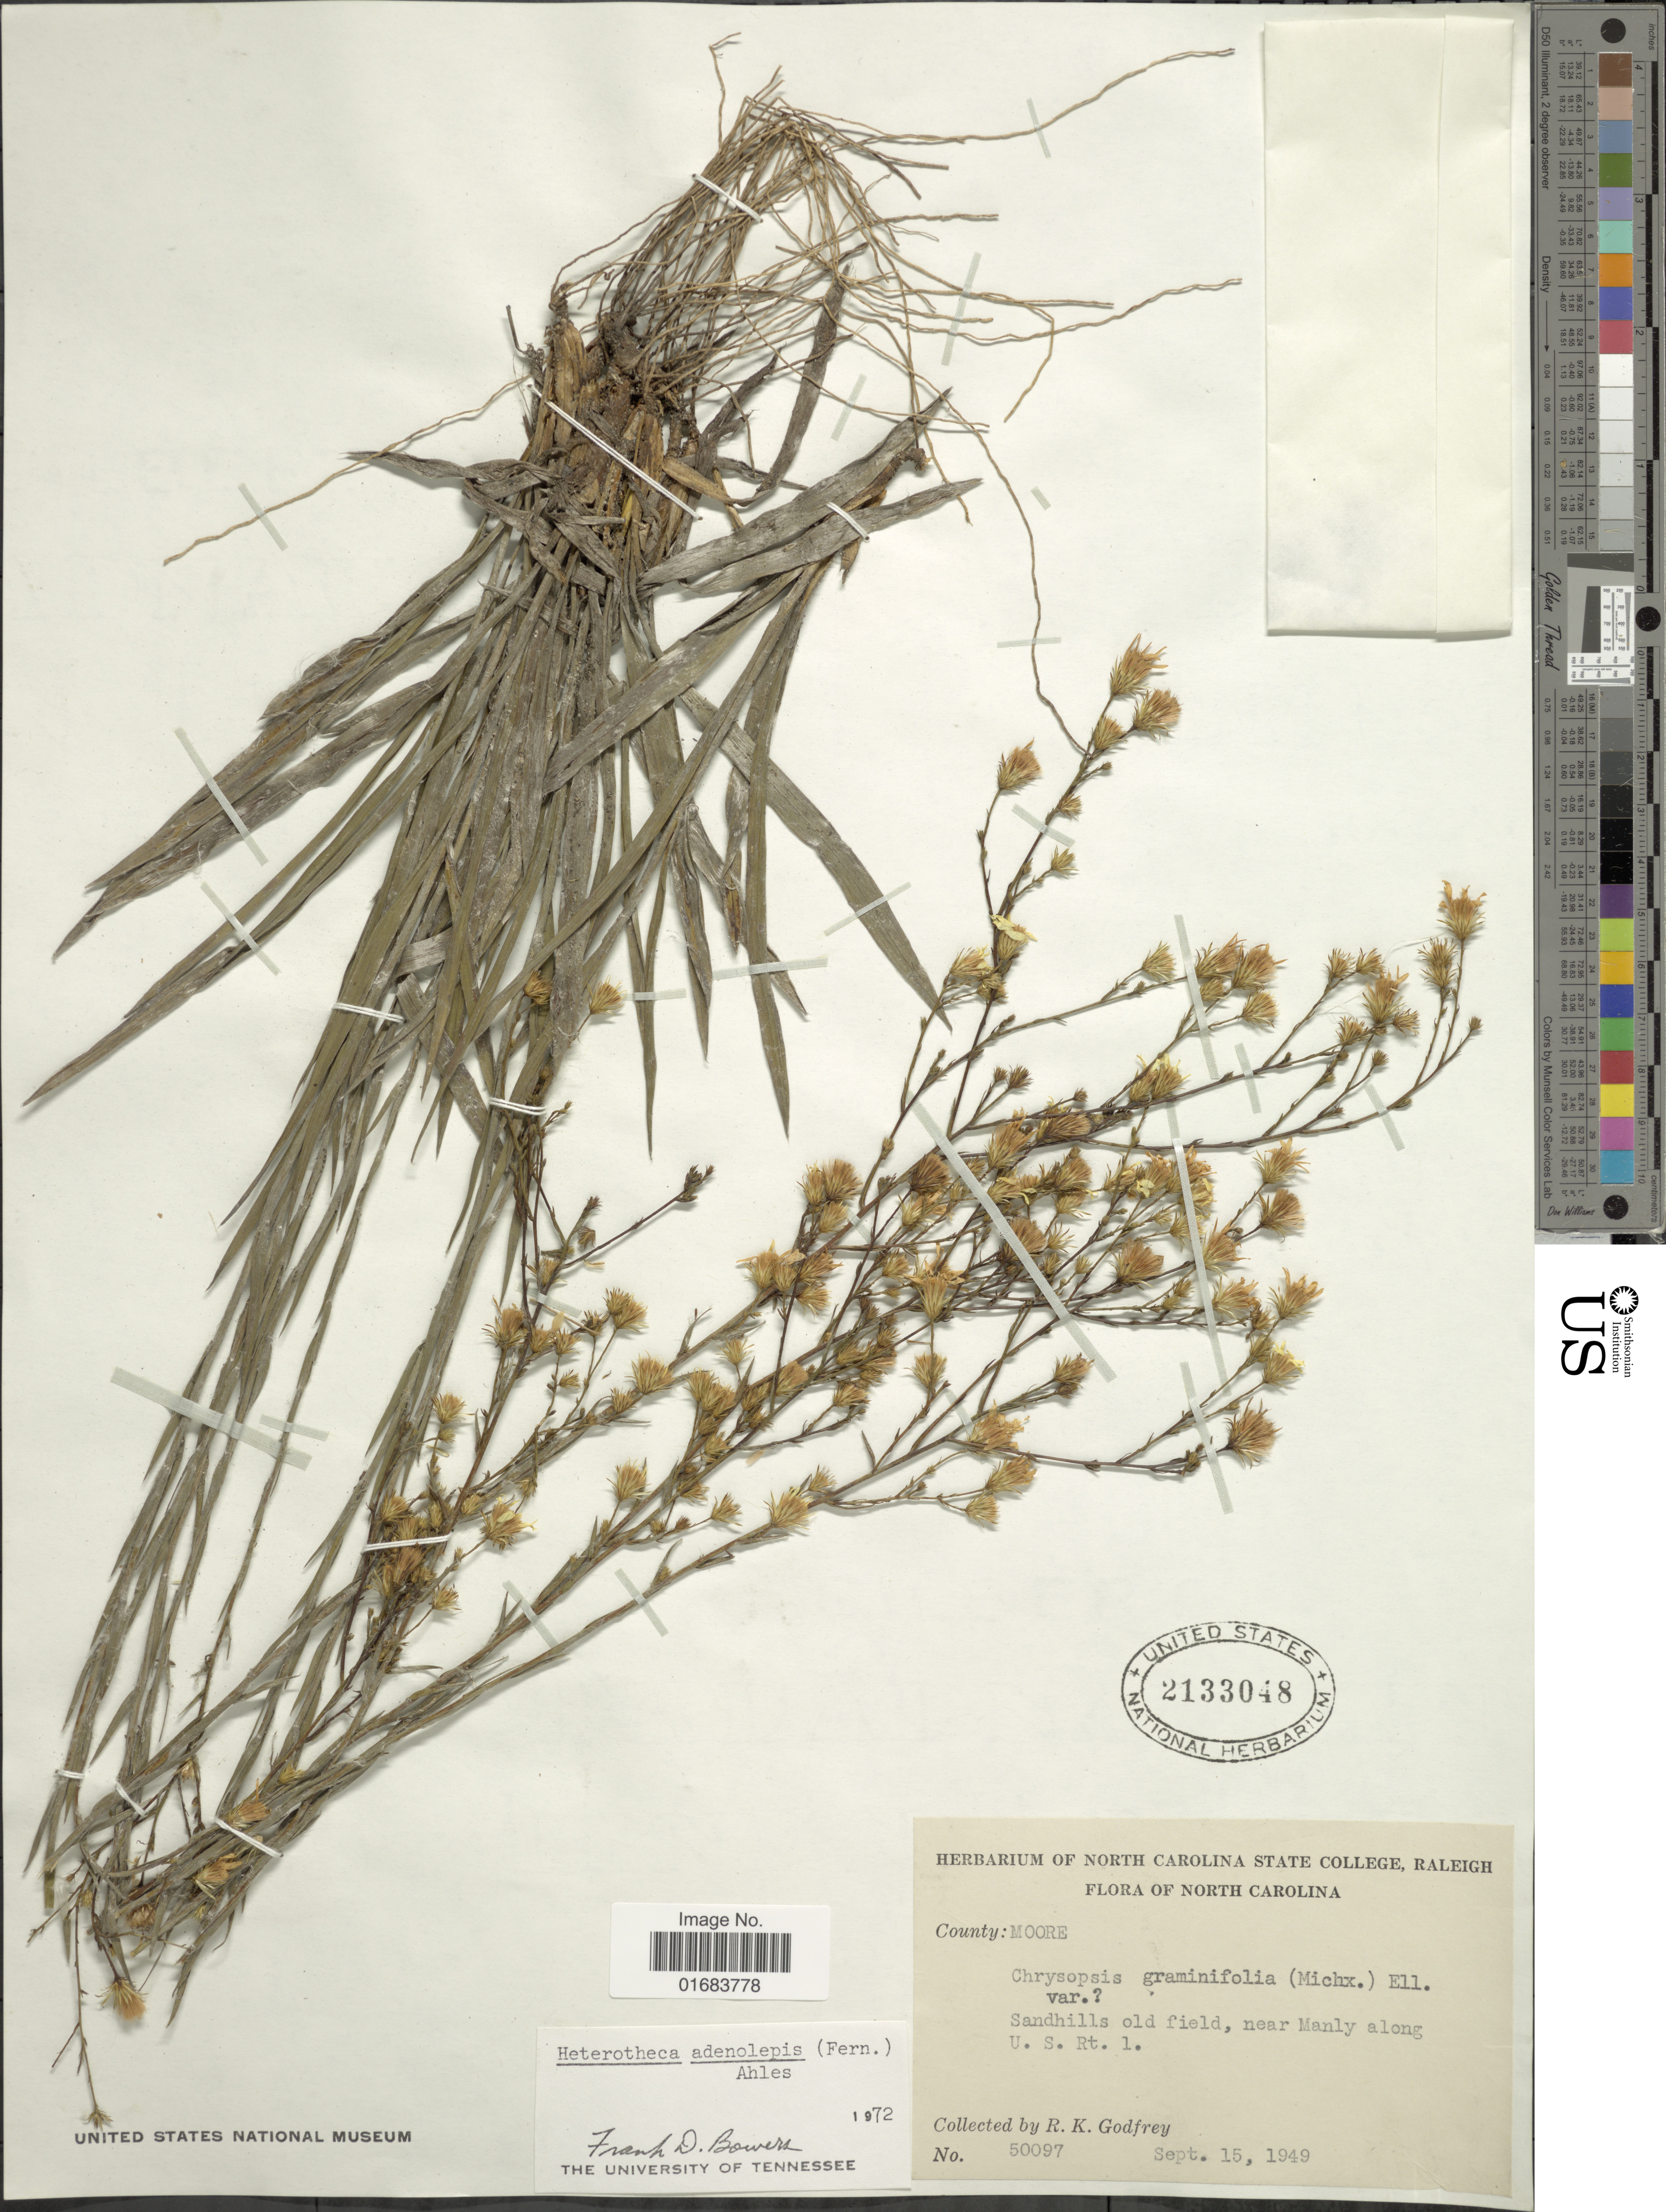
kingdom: Plantae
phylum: Tracheophyta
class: Magnoliopsida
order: Asterales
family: Asteraceae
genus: Pityopsis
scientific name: Pityopsis adenolepis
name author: (Fernald) Semple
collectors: R. K. Godfrey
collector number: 50097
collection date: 1949-09-15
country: United States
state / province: North Carolina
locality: County: Moore, near Manly along U.S. Rt.1.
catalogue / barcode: US 2133048